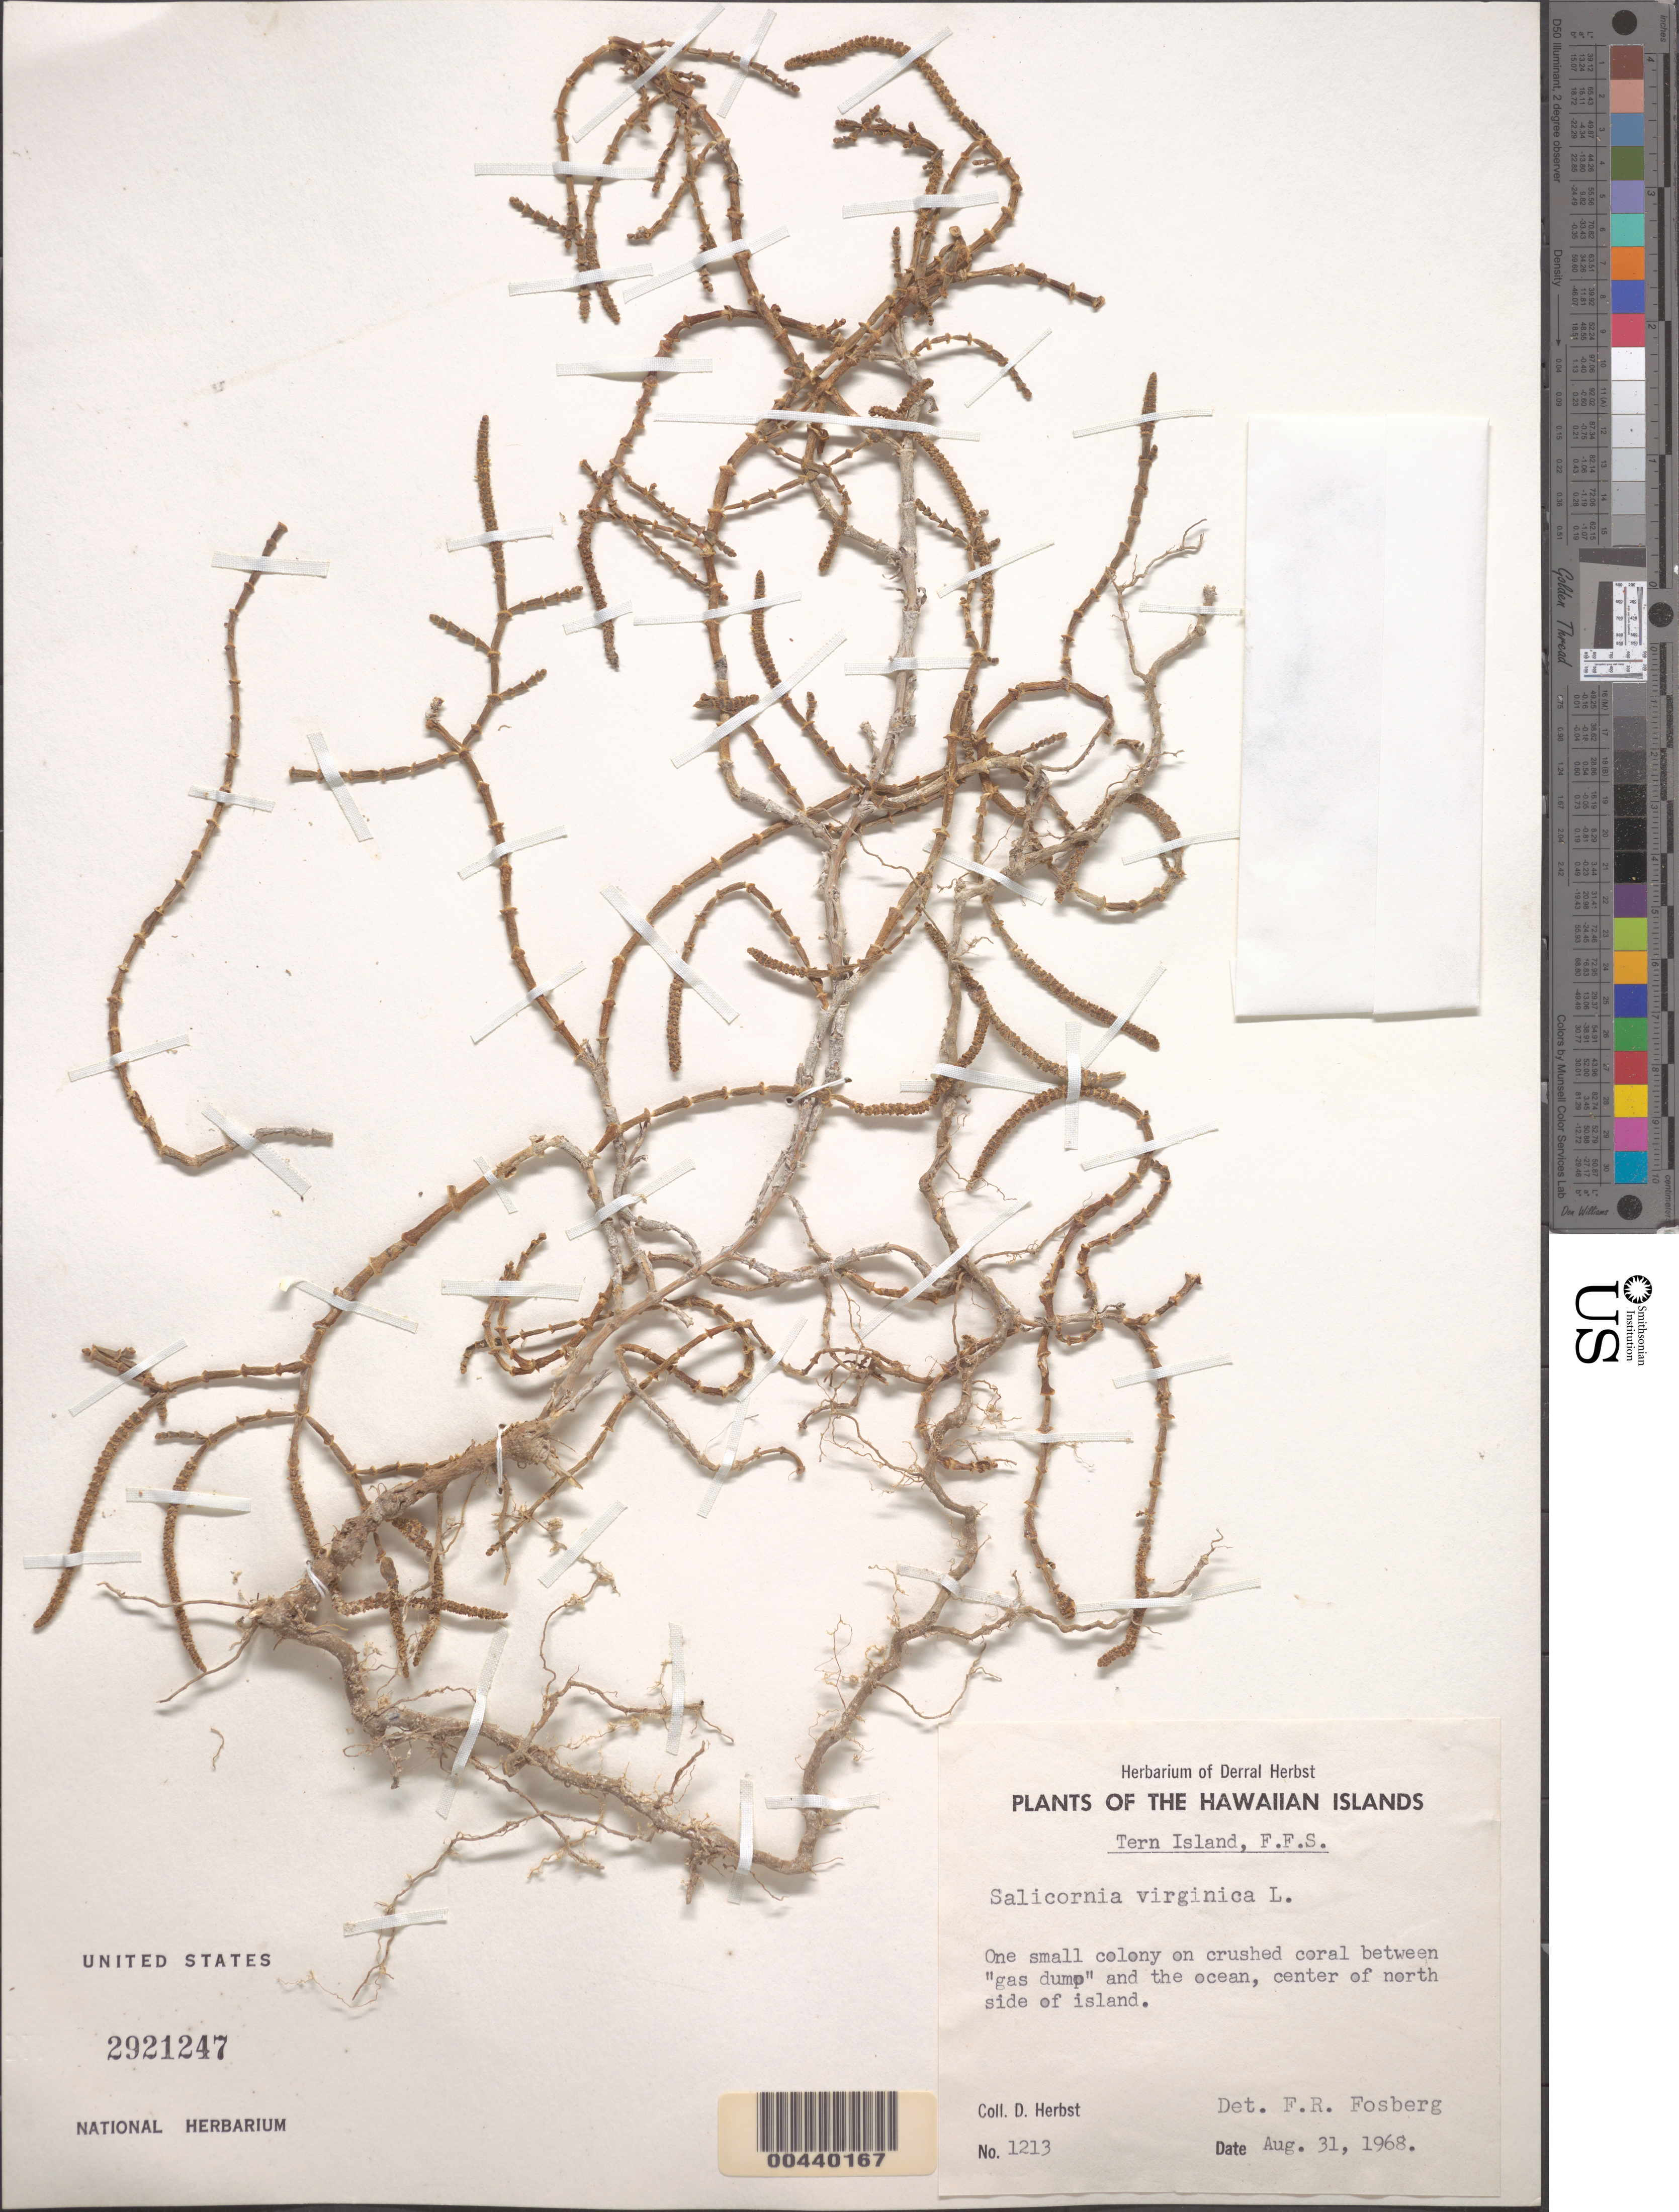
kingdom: Plantae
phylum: Tracheophyta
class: Magnoliopsida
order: Caryophyllales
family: Amaranthaceae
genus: Salicornia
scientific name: Salicornia virginica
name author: L.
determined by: Fosberg, F. R.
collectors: D. R. Herbst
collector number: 1213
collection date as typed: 31 Aug 1968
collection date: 1968-08-31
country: United States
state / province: Hawaii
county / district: Honolulu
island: French Frigate Shoals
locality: Tern Islet: On coral between gas dump and the ocean, center of north side of island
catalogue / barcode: US 2921247